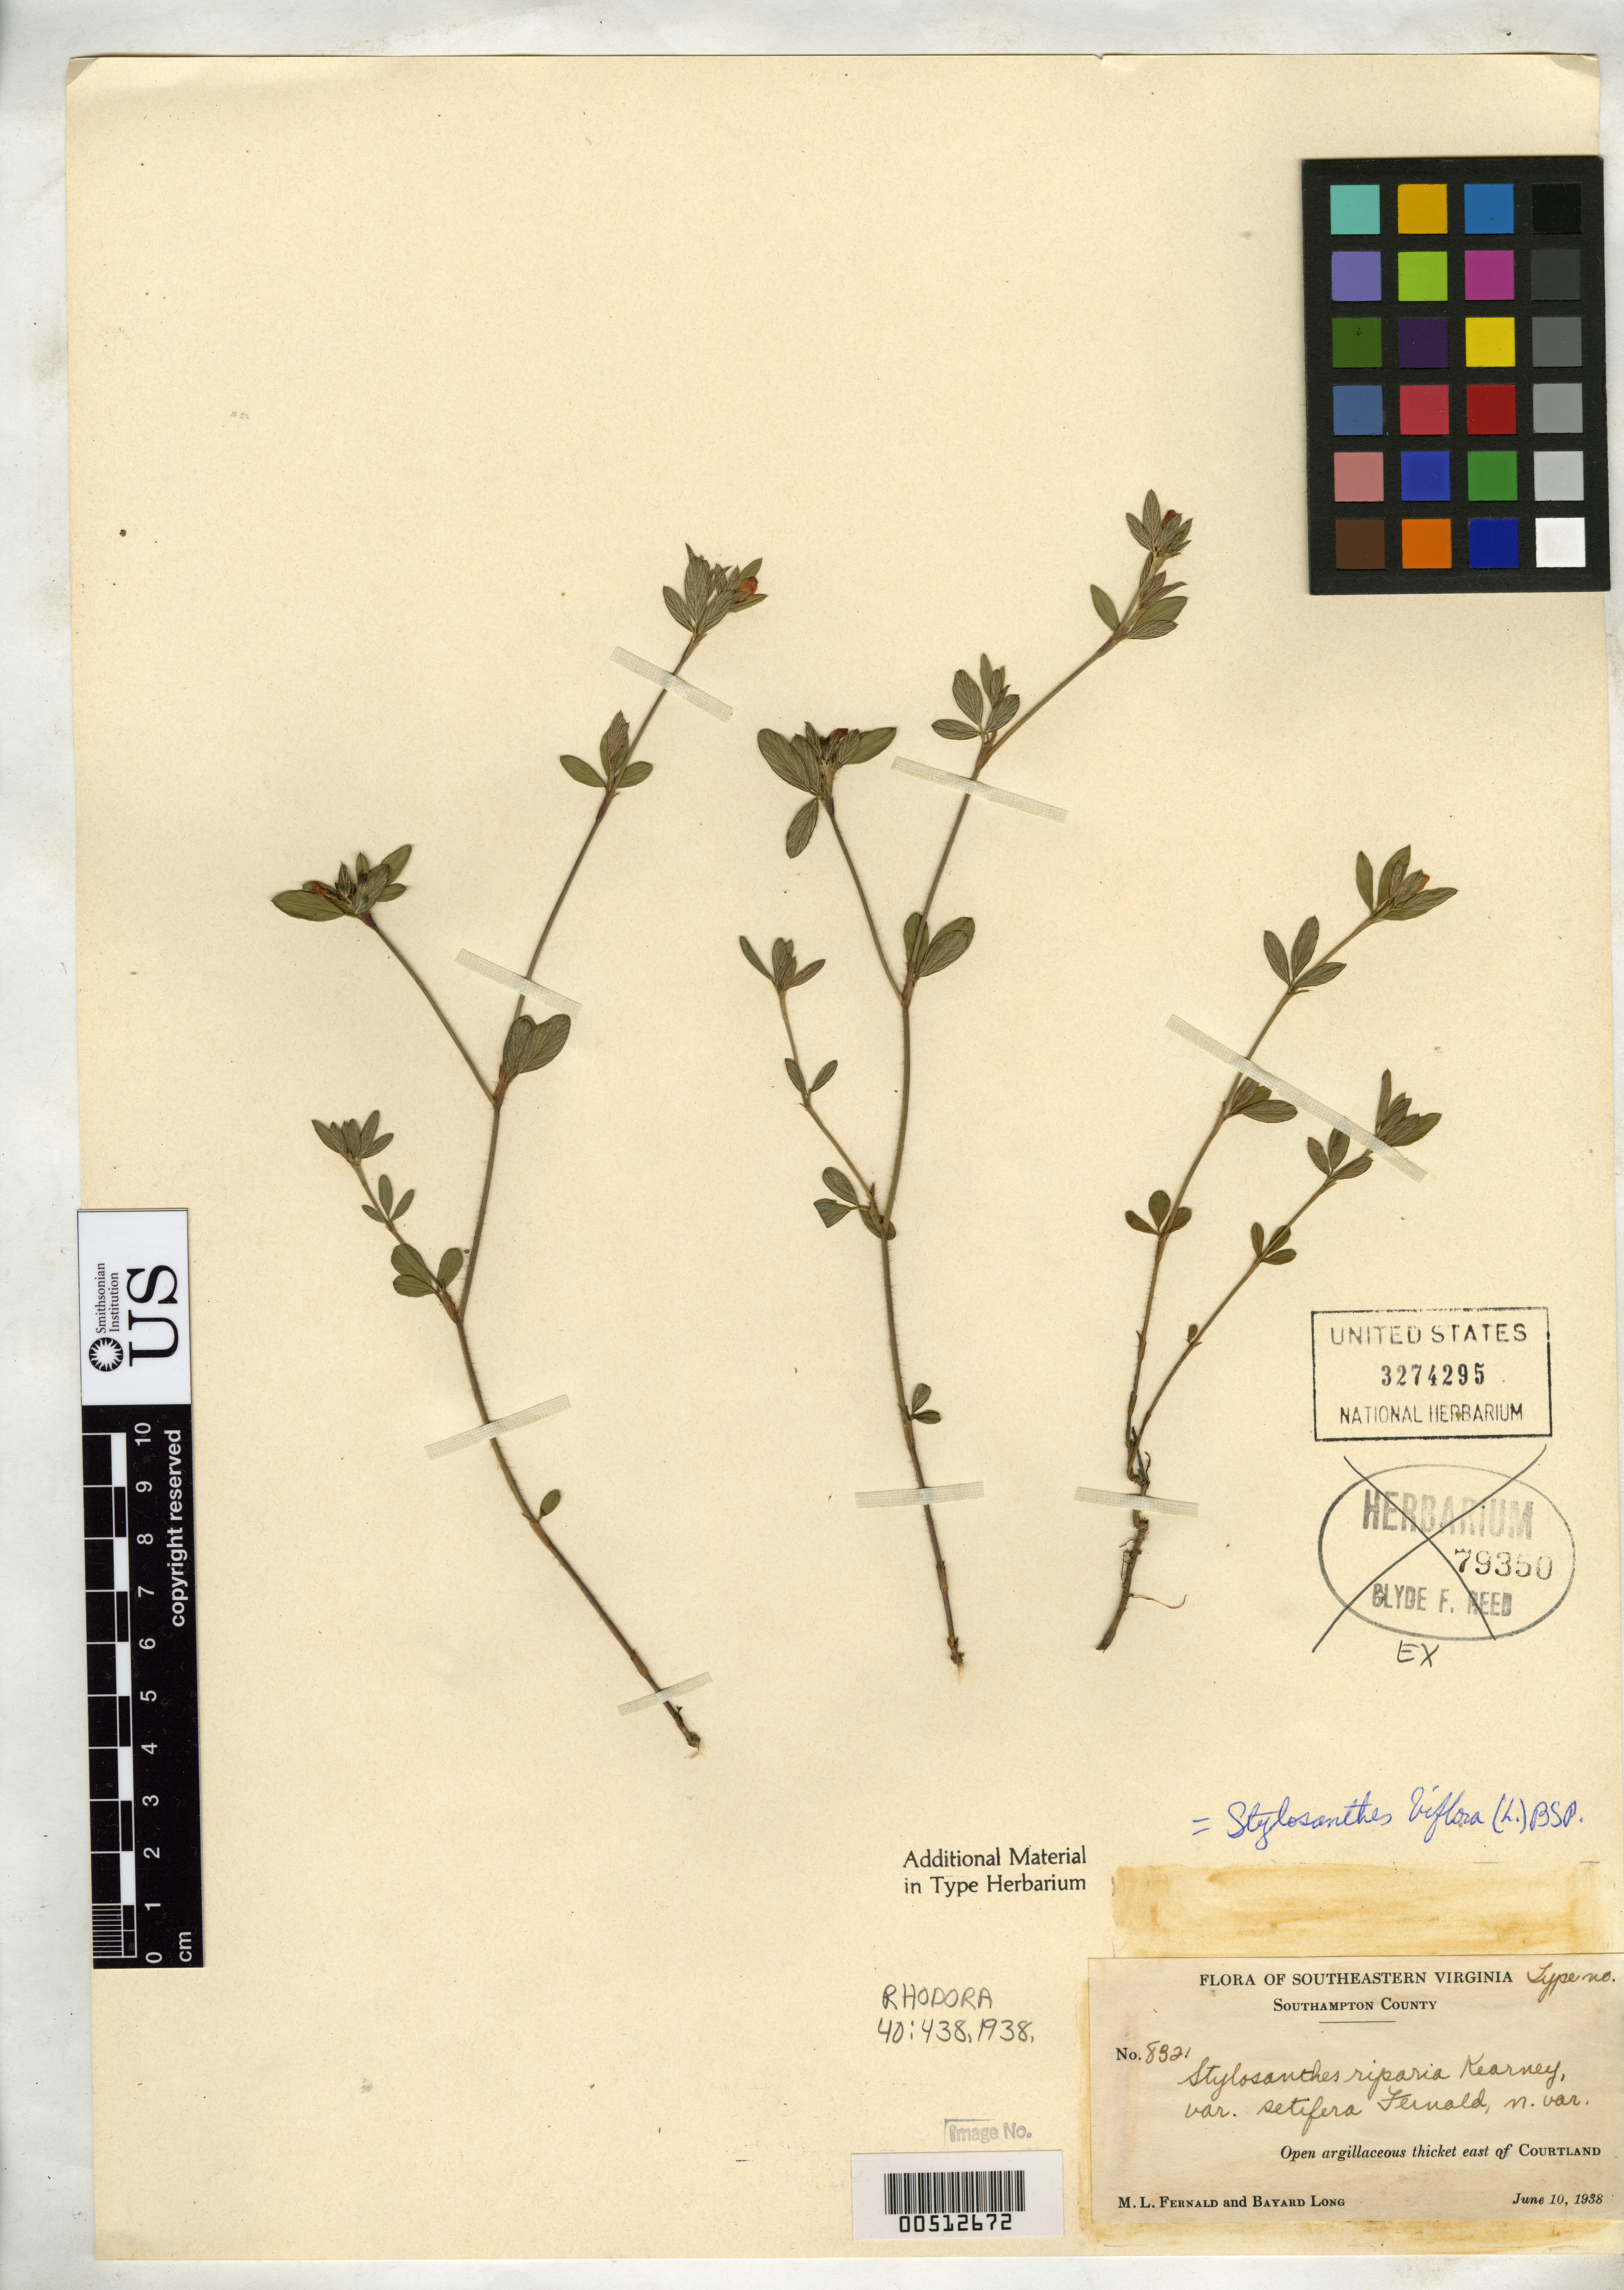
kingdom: Plantae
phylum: Tracheophyta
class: Magnoliopsida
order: Fabales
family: Fabaceae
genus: Stylosanthes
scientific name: Stylosanthes riparia var. setifera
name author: Fernald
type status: Isotype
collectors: M. L. Fernald & B. Long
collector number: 8321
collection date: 1938-06-10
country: United States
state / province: Virginia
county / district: Southampton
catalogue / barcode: US 3274295